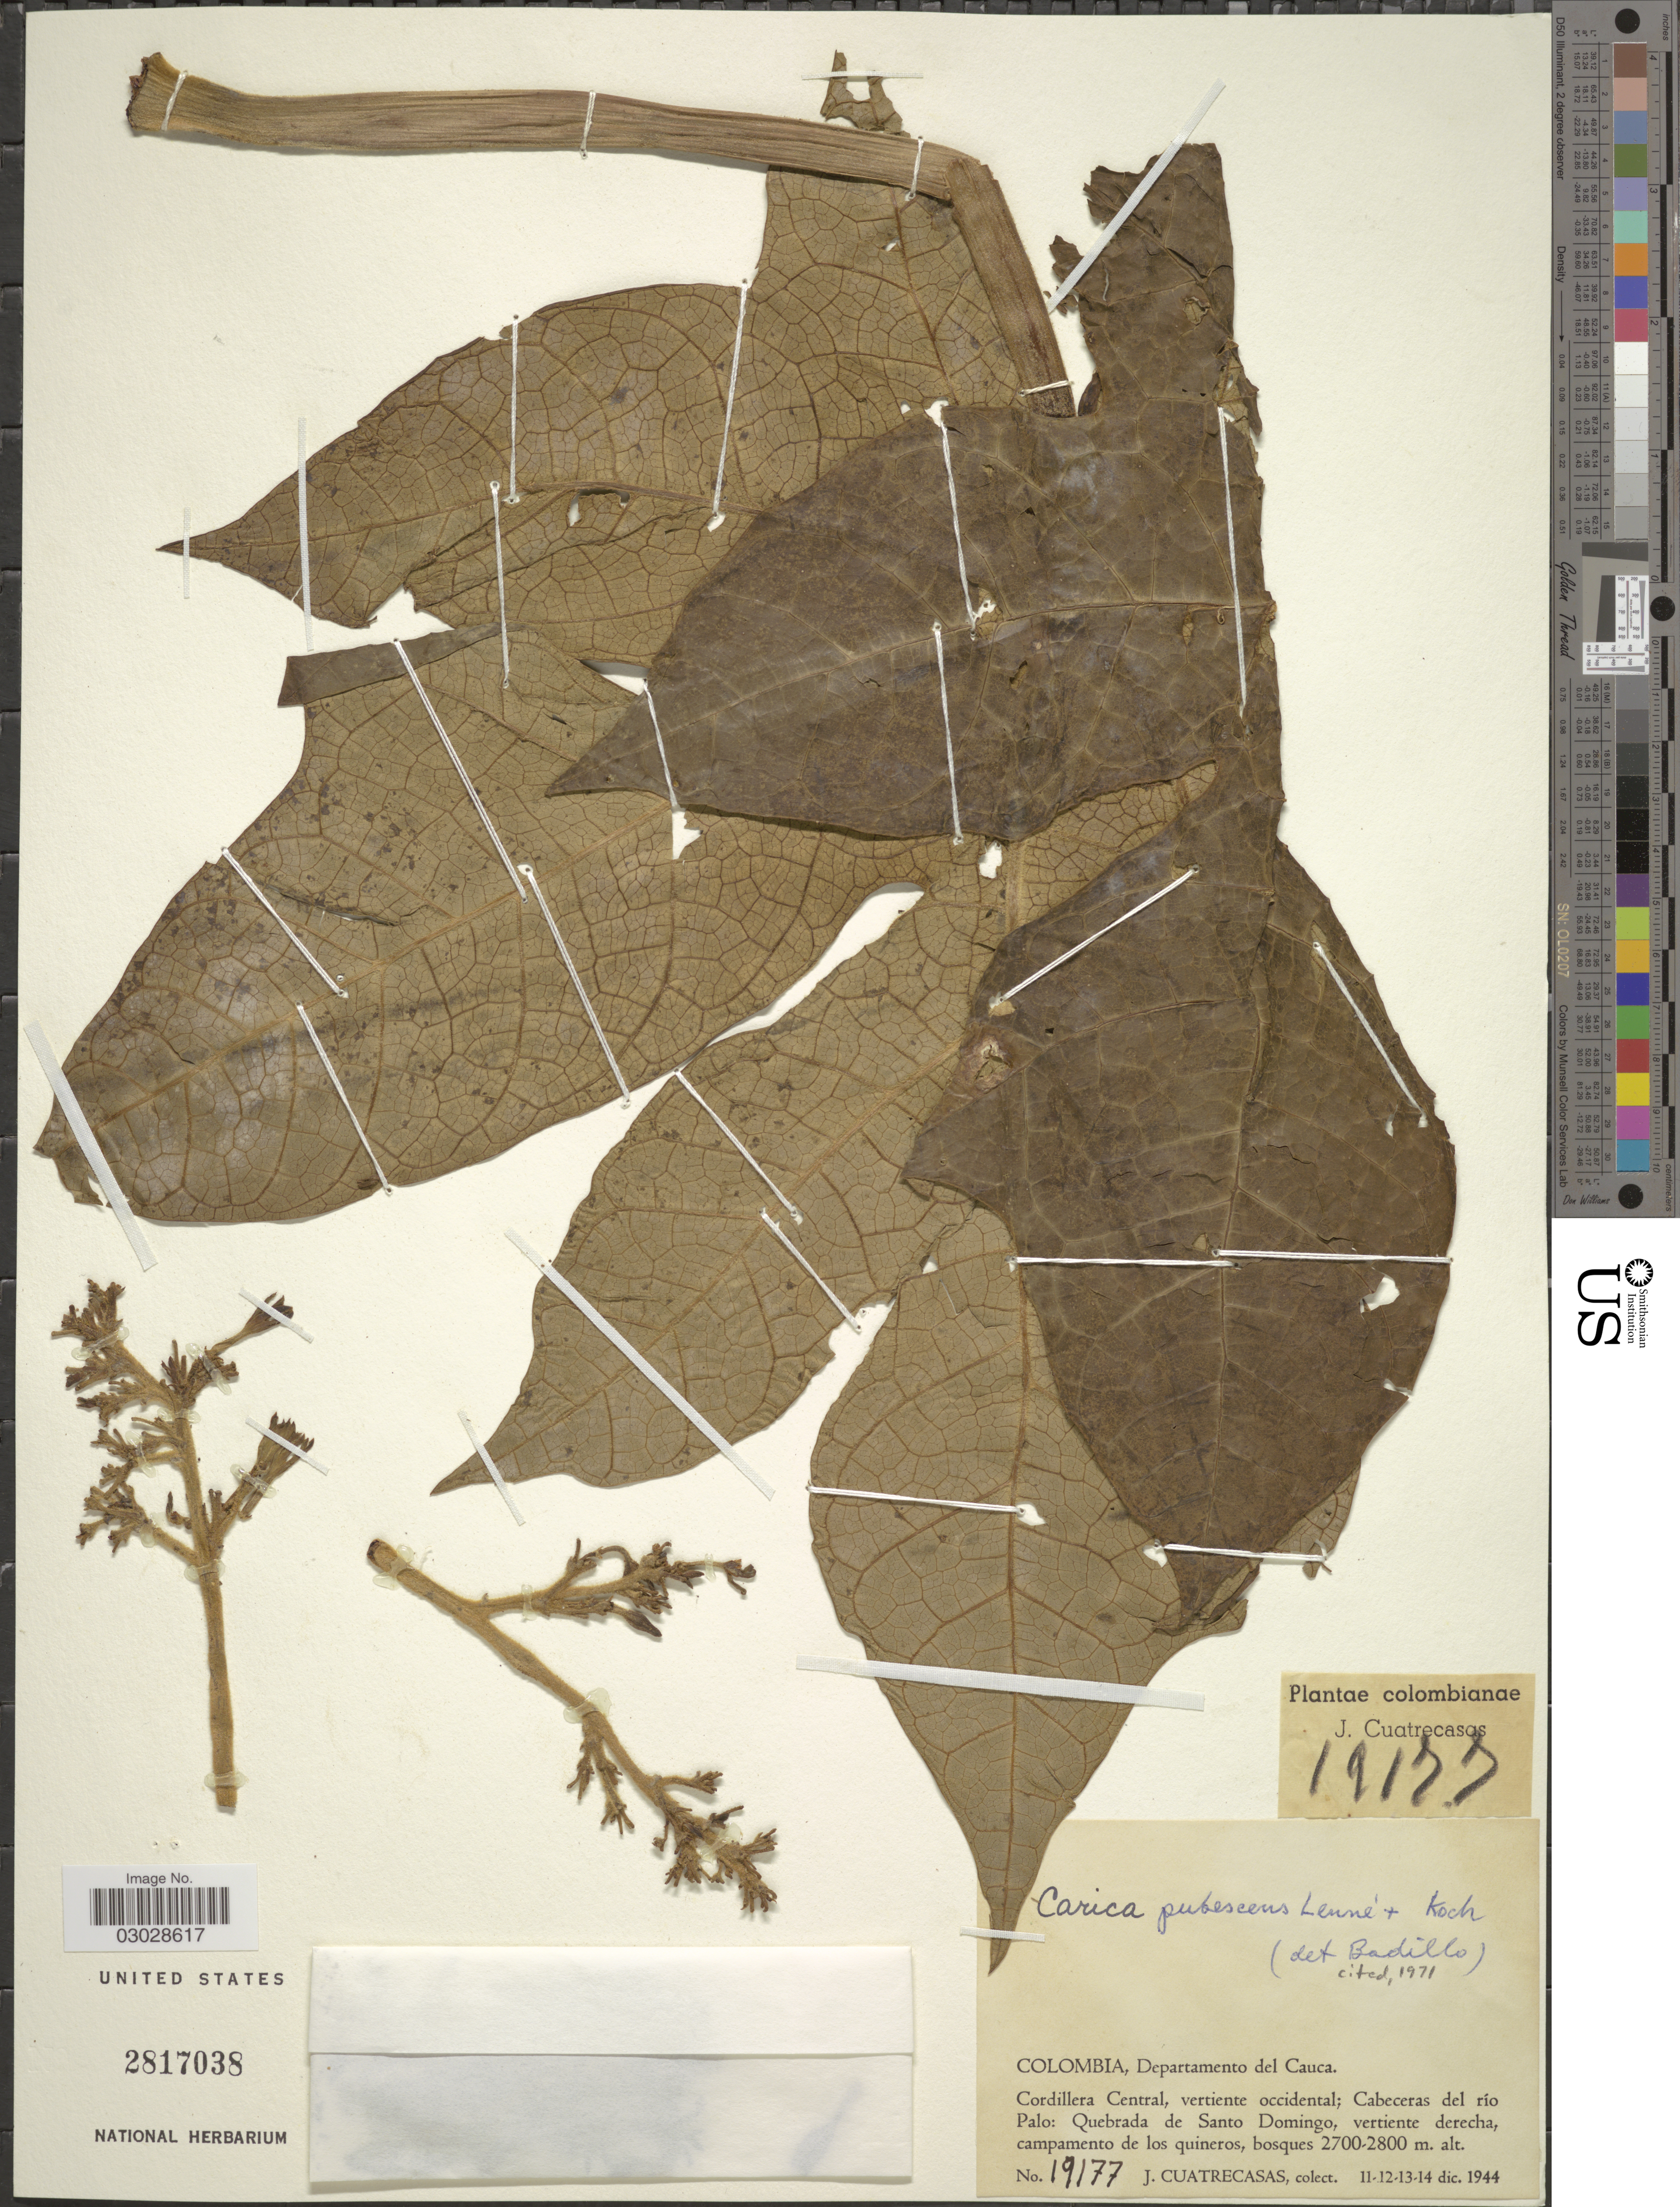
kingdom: Plantae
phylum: Tracheophyta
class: Magnoliopsida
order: Brassicales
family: Caricaceae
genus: Vasconcellea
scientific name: Vasconcellea pubescens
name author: A. DC.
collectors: J. Cuatrecasas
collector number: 19177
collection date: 1944-12-11/1944-12-14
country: Colombia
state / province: Cauca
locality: Departamento del Cauca. Cordillera Central, vertiente occidental; Cabeceras del río Palo: Quebrada de Santo Domingo, vertiente derecha, campamento de los quineros.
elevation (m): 2700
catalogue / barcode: US 2817038